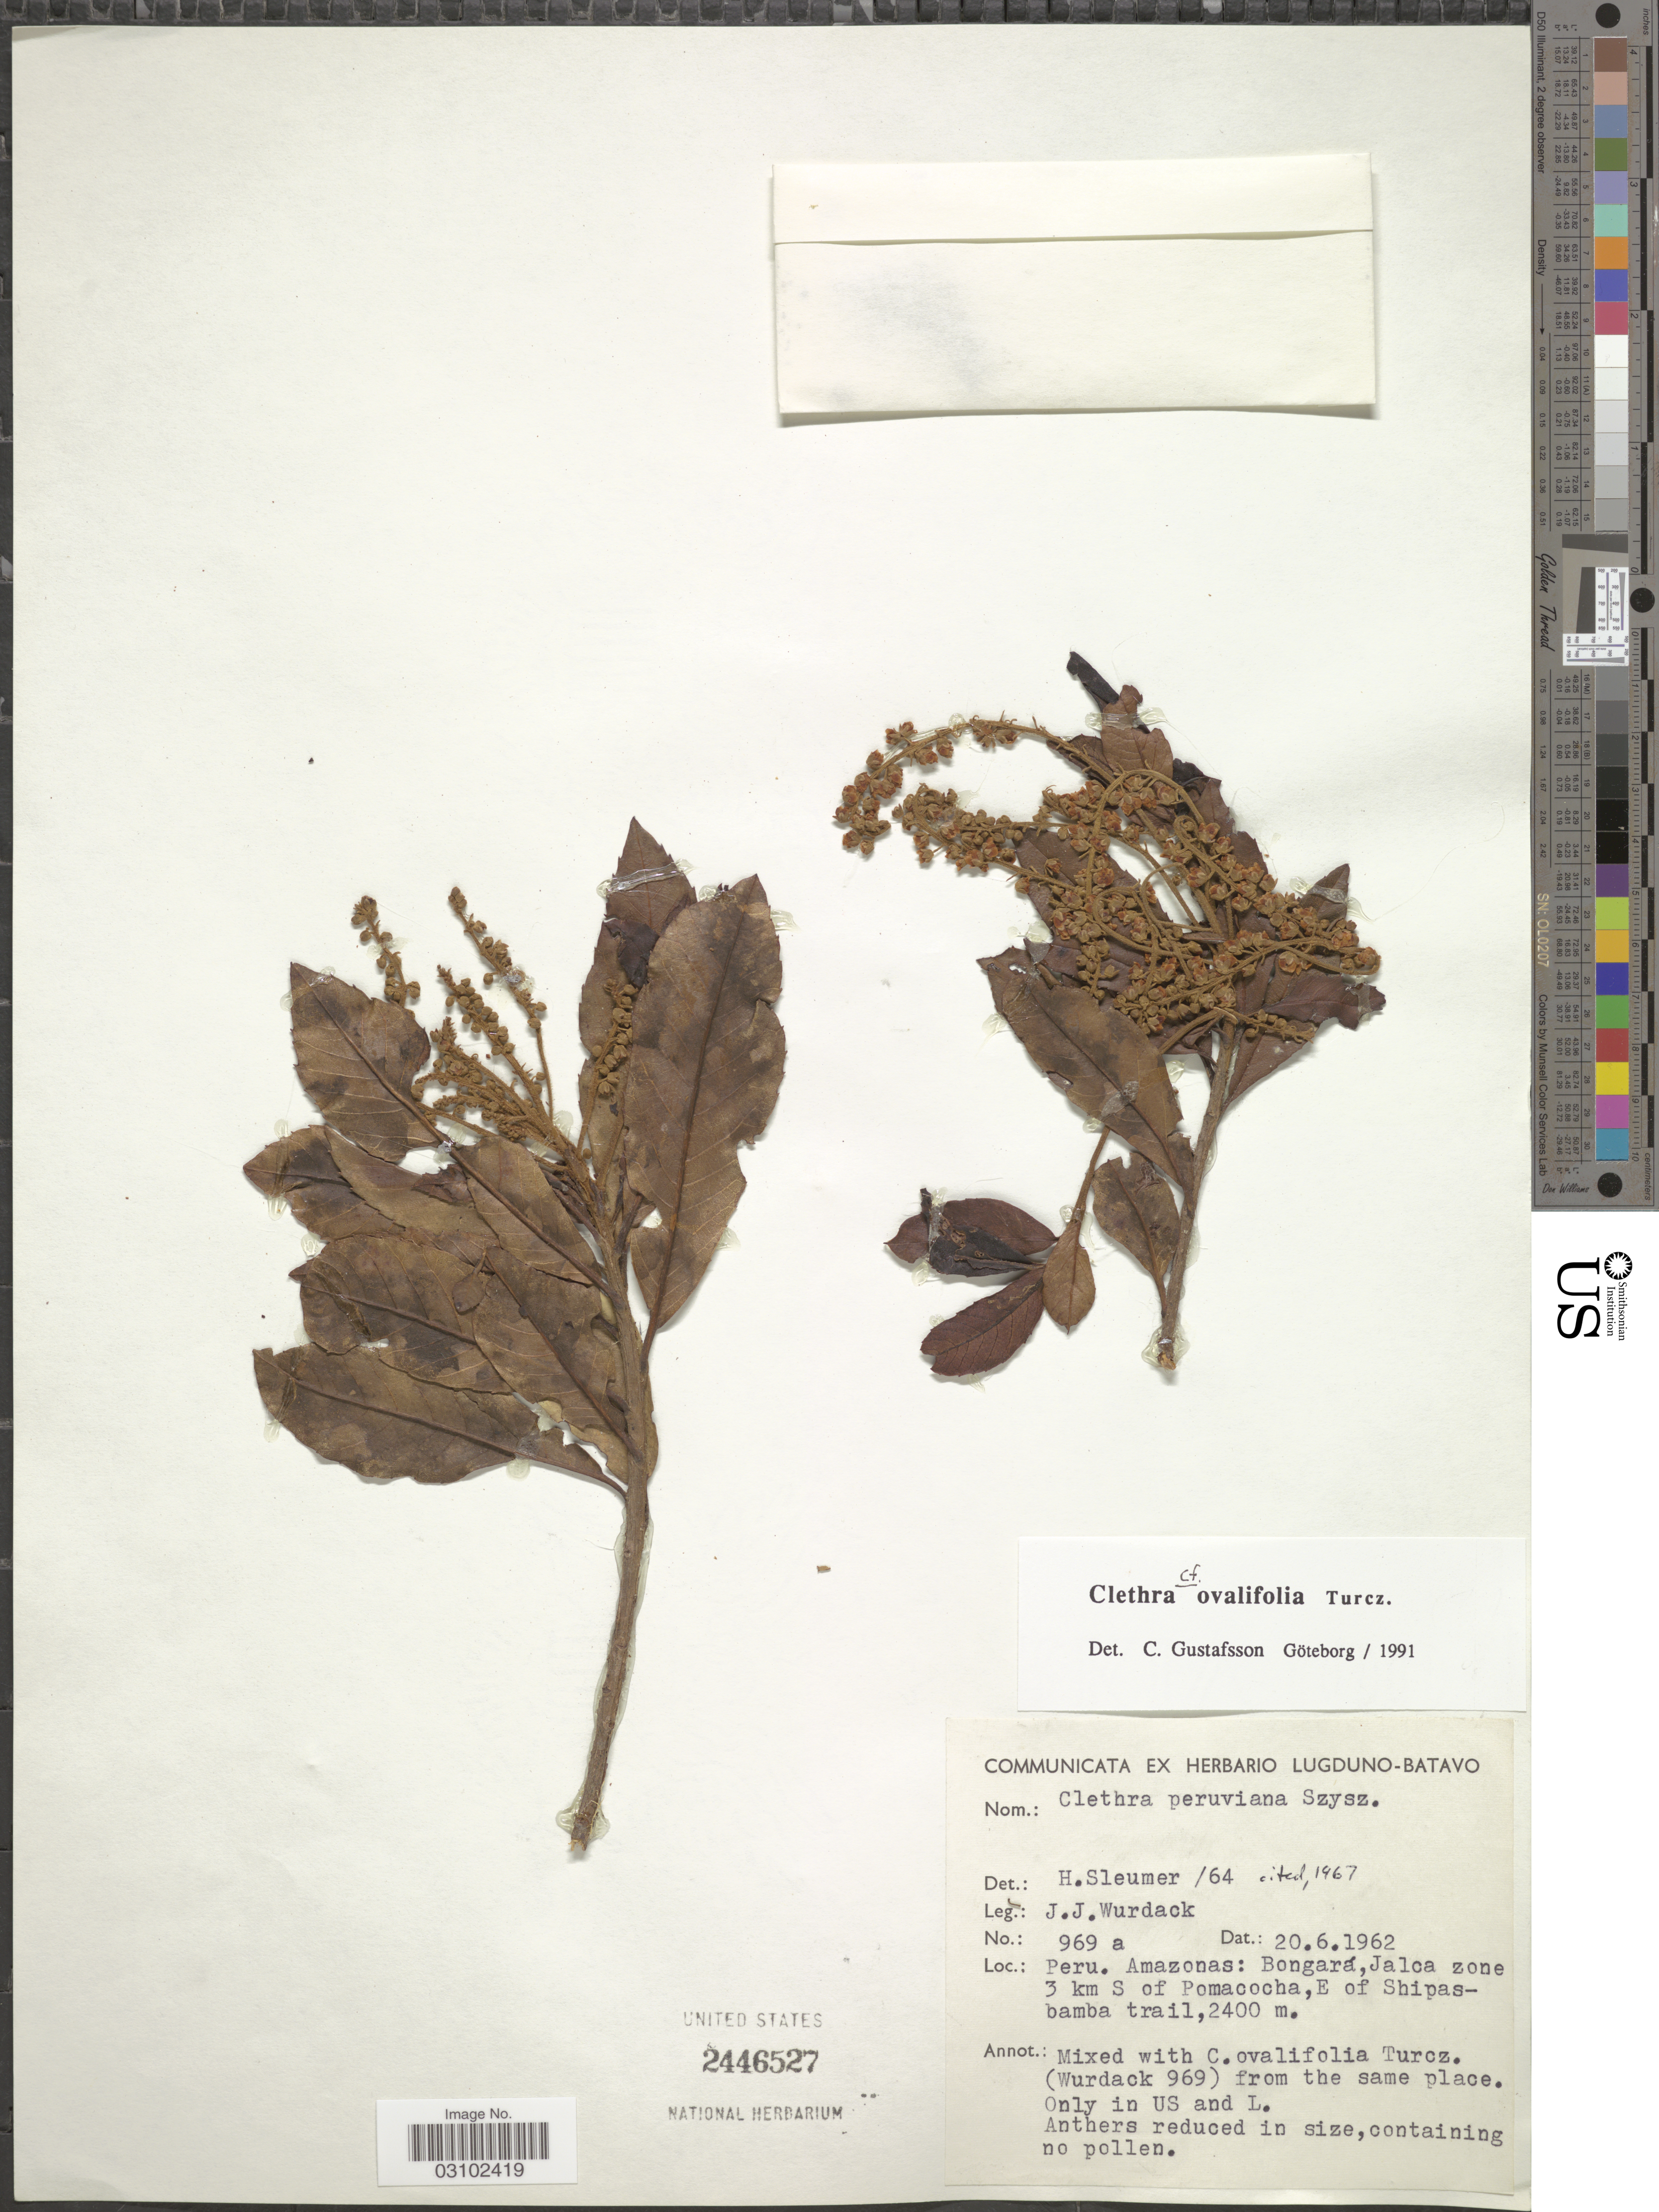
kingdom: Plantae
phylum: Tracheophyta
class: Magnoliopsida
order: Ericales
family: Clethraceae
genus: Clethra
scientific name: Clethra ovalifolia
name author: Turcz.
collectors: J. J. Wurdack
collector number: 969a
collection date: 1962-06-20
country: Peru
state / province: Amazonas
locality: Bongará, Jalca zone 3 km S of Pomacocha, E of Shipasbamba trail.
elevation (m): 2400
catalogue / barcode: US 2446527